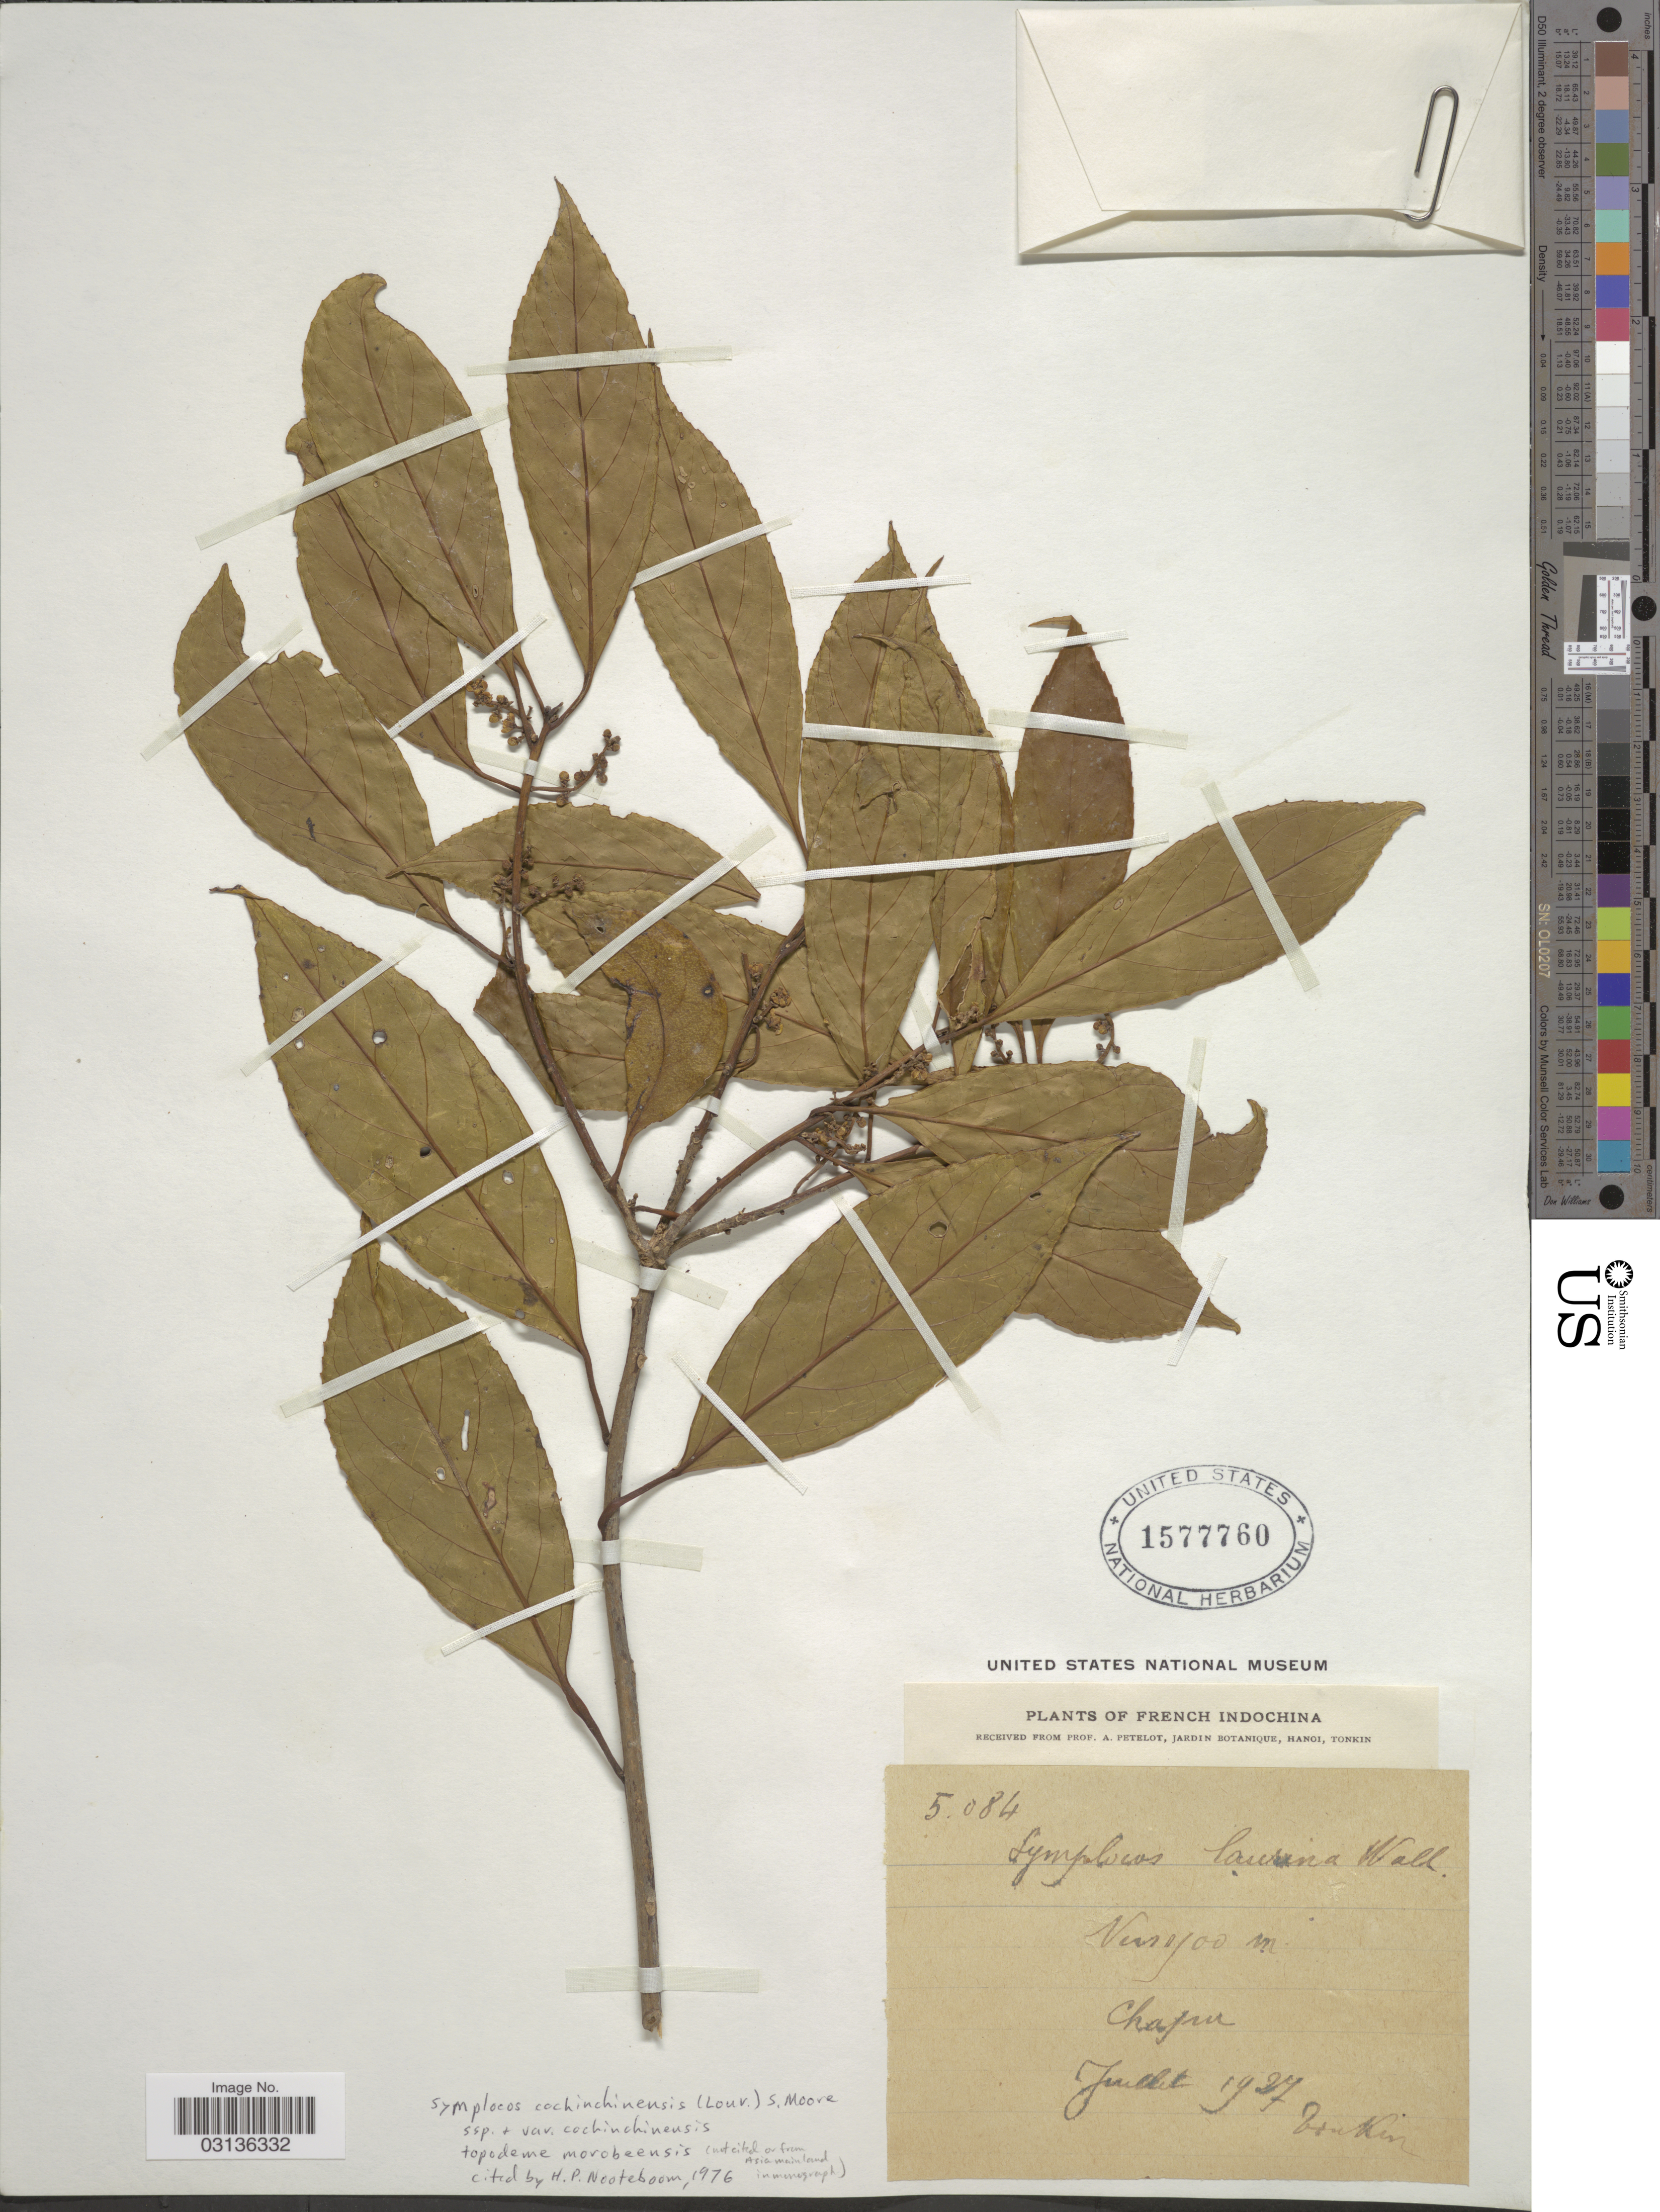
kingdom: Plantae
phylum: Tracheophyta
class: Magnoliopsida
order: Ericales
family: Symplocaceae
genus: Symplocos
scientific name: Symplocos cochinchinensis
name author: (Lour.) S. Moore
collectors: A. Petelot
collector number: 5084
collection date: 1927-07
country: Vietnam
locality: French Indochina. Chapa.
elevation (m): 1500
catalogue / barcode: US 1577760